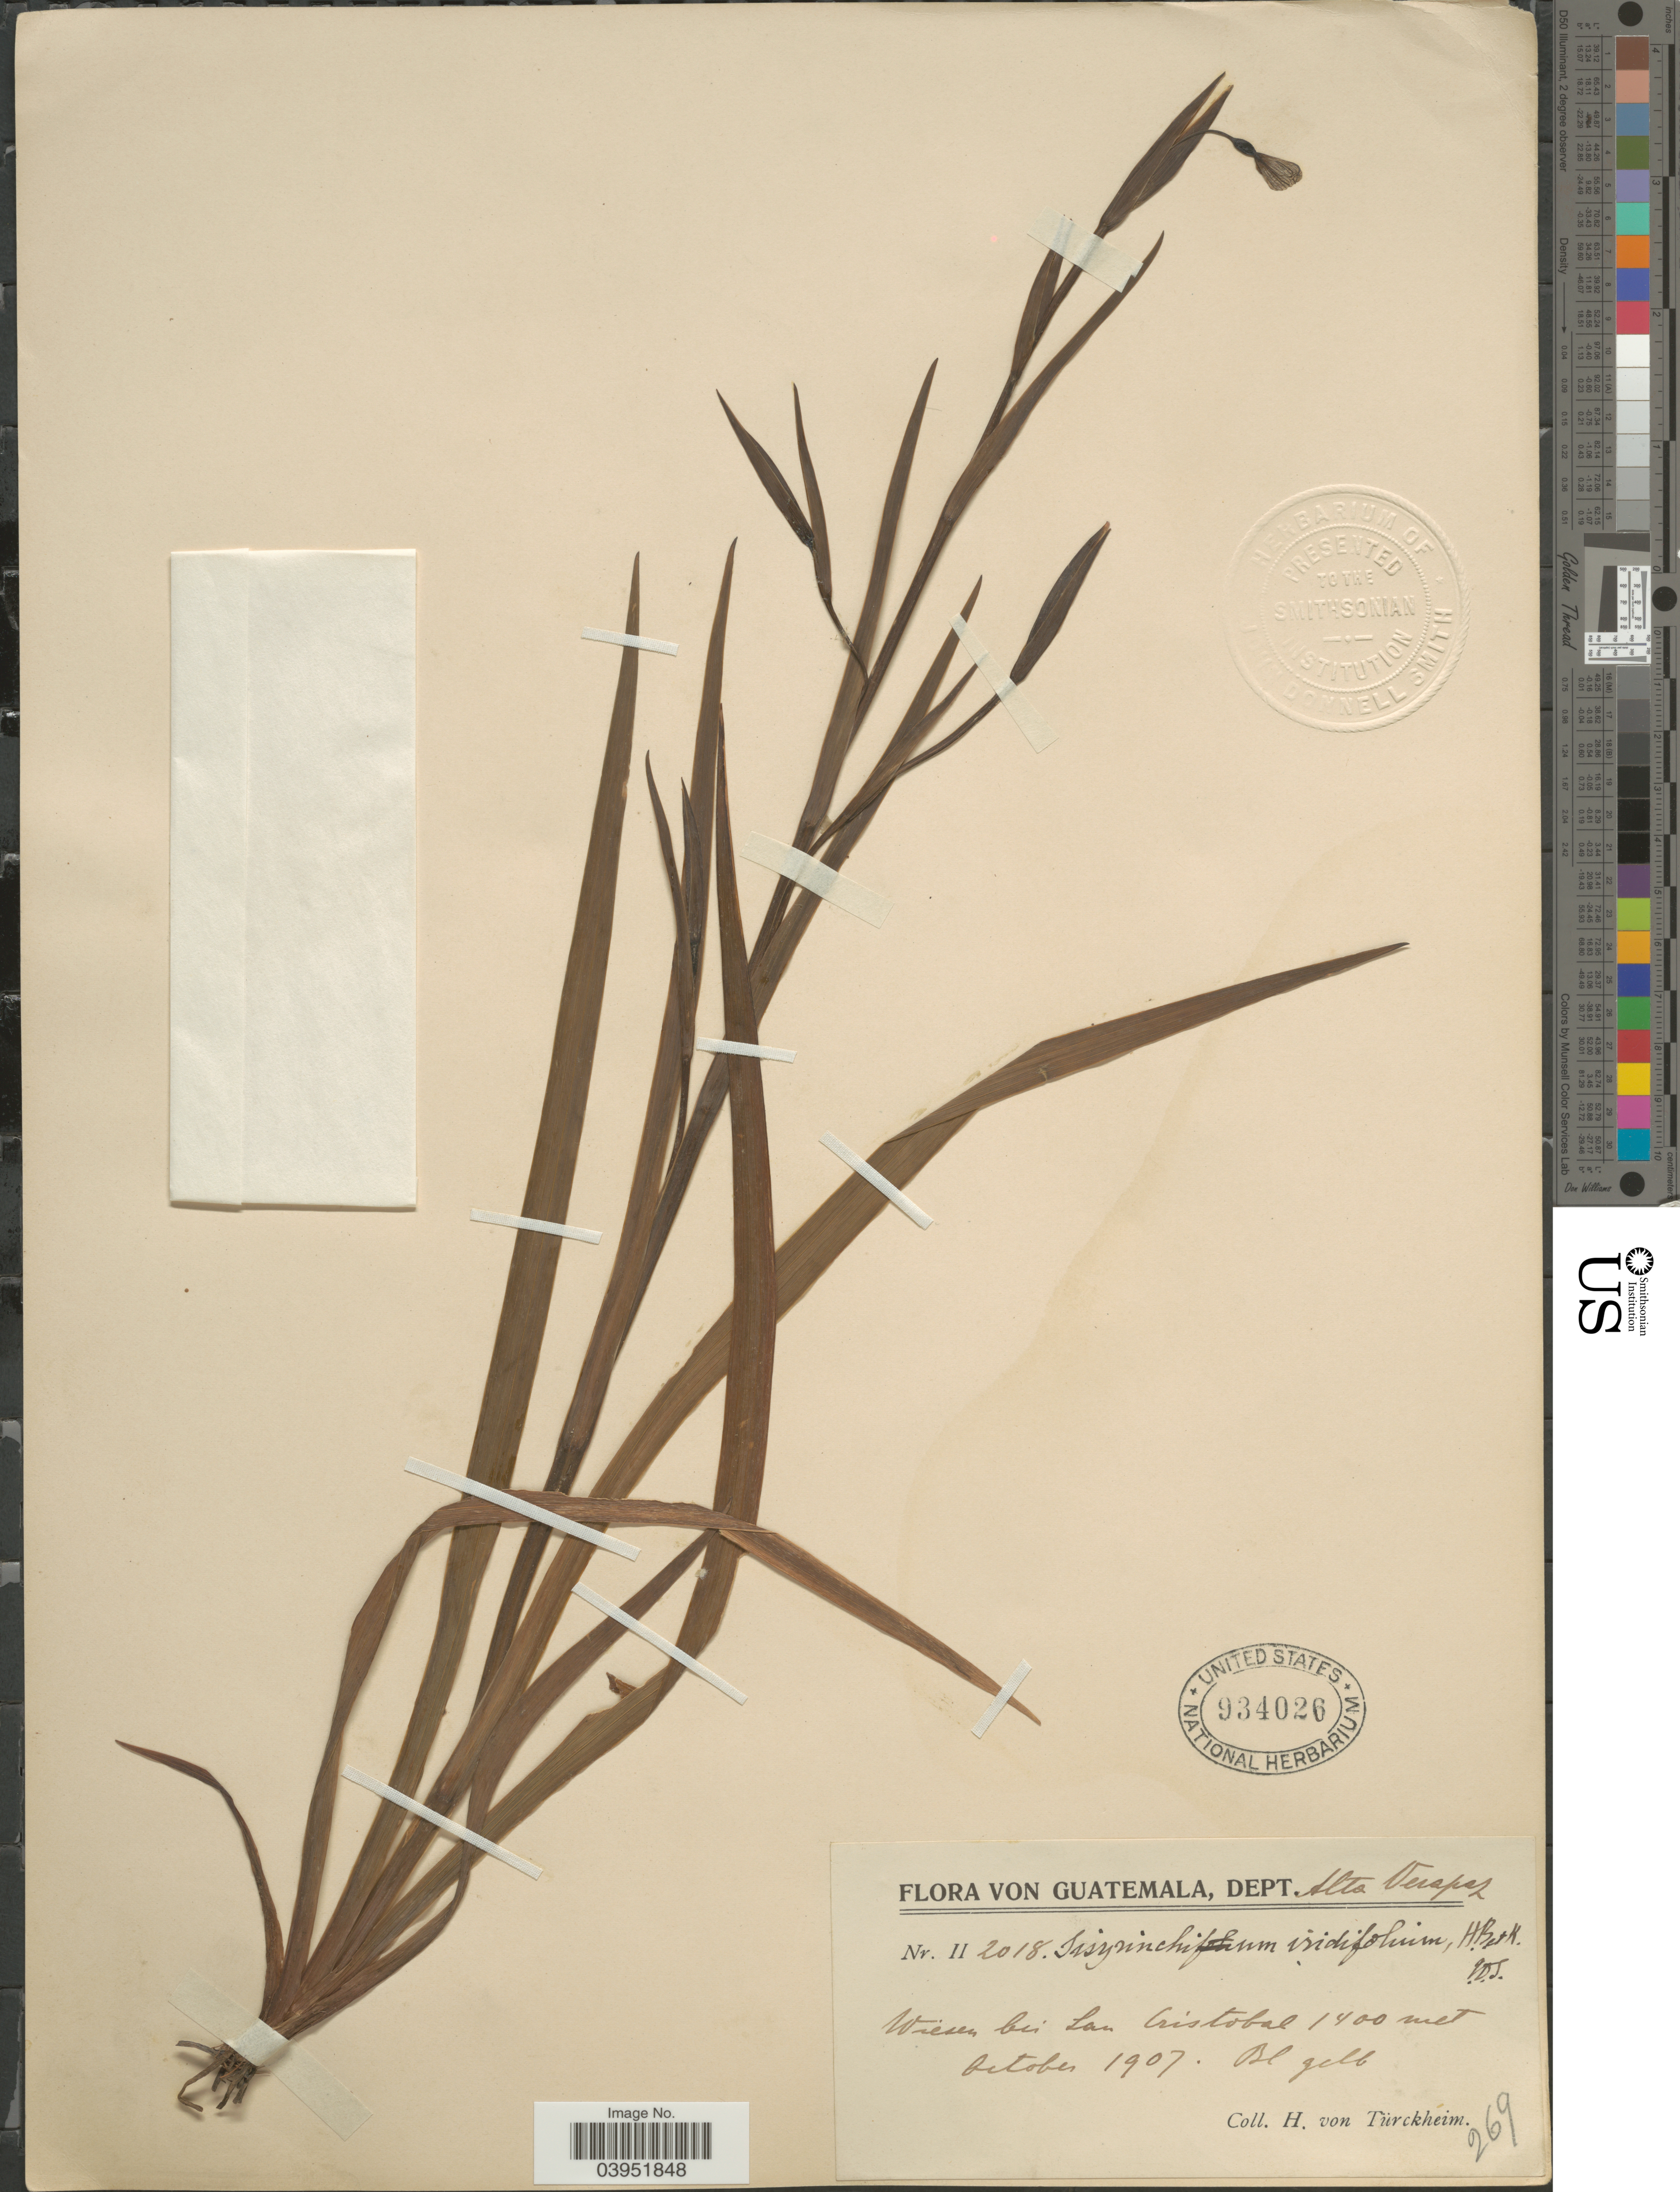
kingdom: Plantae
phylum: Tracheophyta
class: Liliopsida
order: Asparagales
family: Iridaceae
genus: Sisyrinchium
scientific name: Sisyrinchium sp.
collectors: H. von Türckheim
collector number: II2018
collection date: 1907-10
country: Guatemala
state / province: Alta Verapaz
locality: Dept. Alta Verapaz. Wiesen bei San Cristobal.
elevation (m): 1400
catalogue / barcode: US 934026